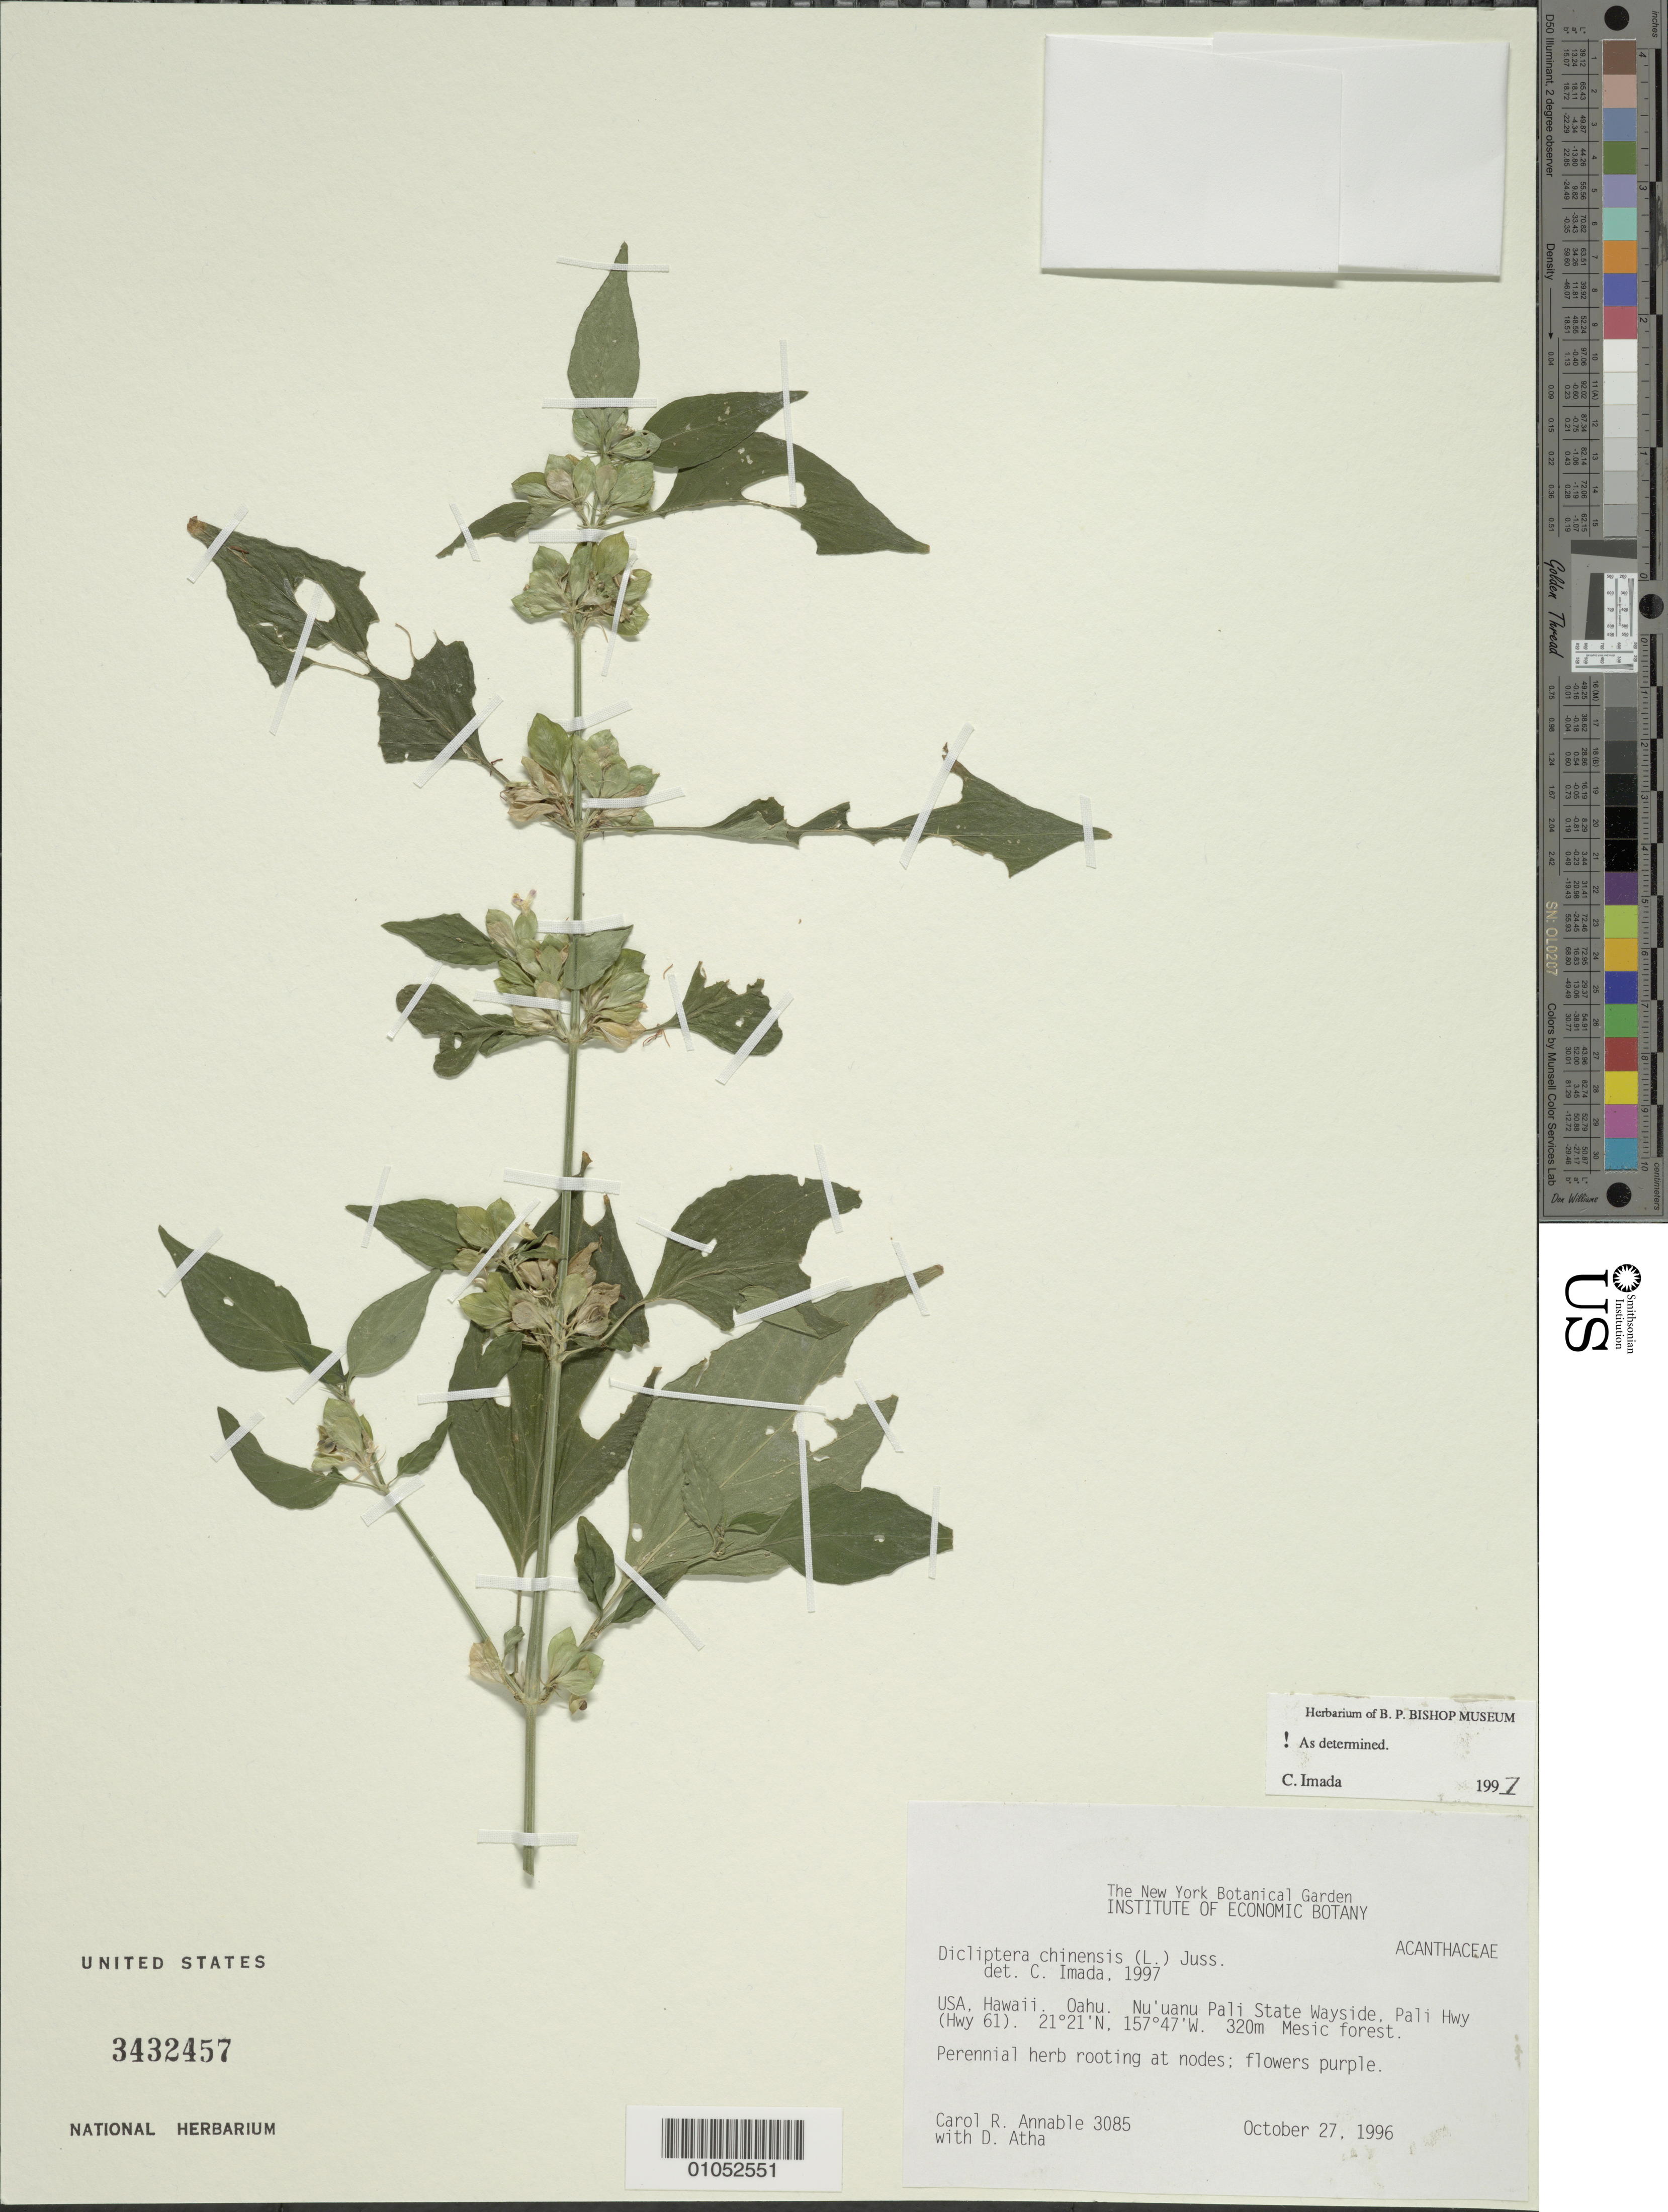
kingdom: Plantae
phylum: Tracheophyta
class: Magnoliopsida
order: Lamiales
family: Acanthaceae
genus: Dicliptera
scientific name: Dicliptera chinensis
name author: (L.) Juss.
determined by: Imada, C.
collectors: C. R. Annable & D. Atha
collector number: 3085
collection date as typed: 27 Oct 1996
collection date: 1996-10-27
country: United States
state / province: Hawaii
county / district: Honolulu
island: Oahu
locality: Nu'uanu Pali State Wayside. Pali Hwy (Hwy 61.)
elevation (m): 320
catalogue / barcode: US 3432457